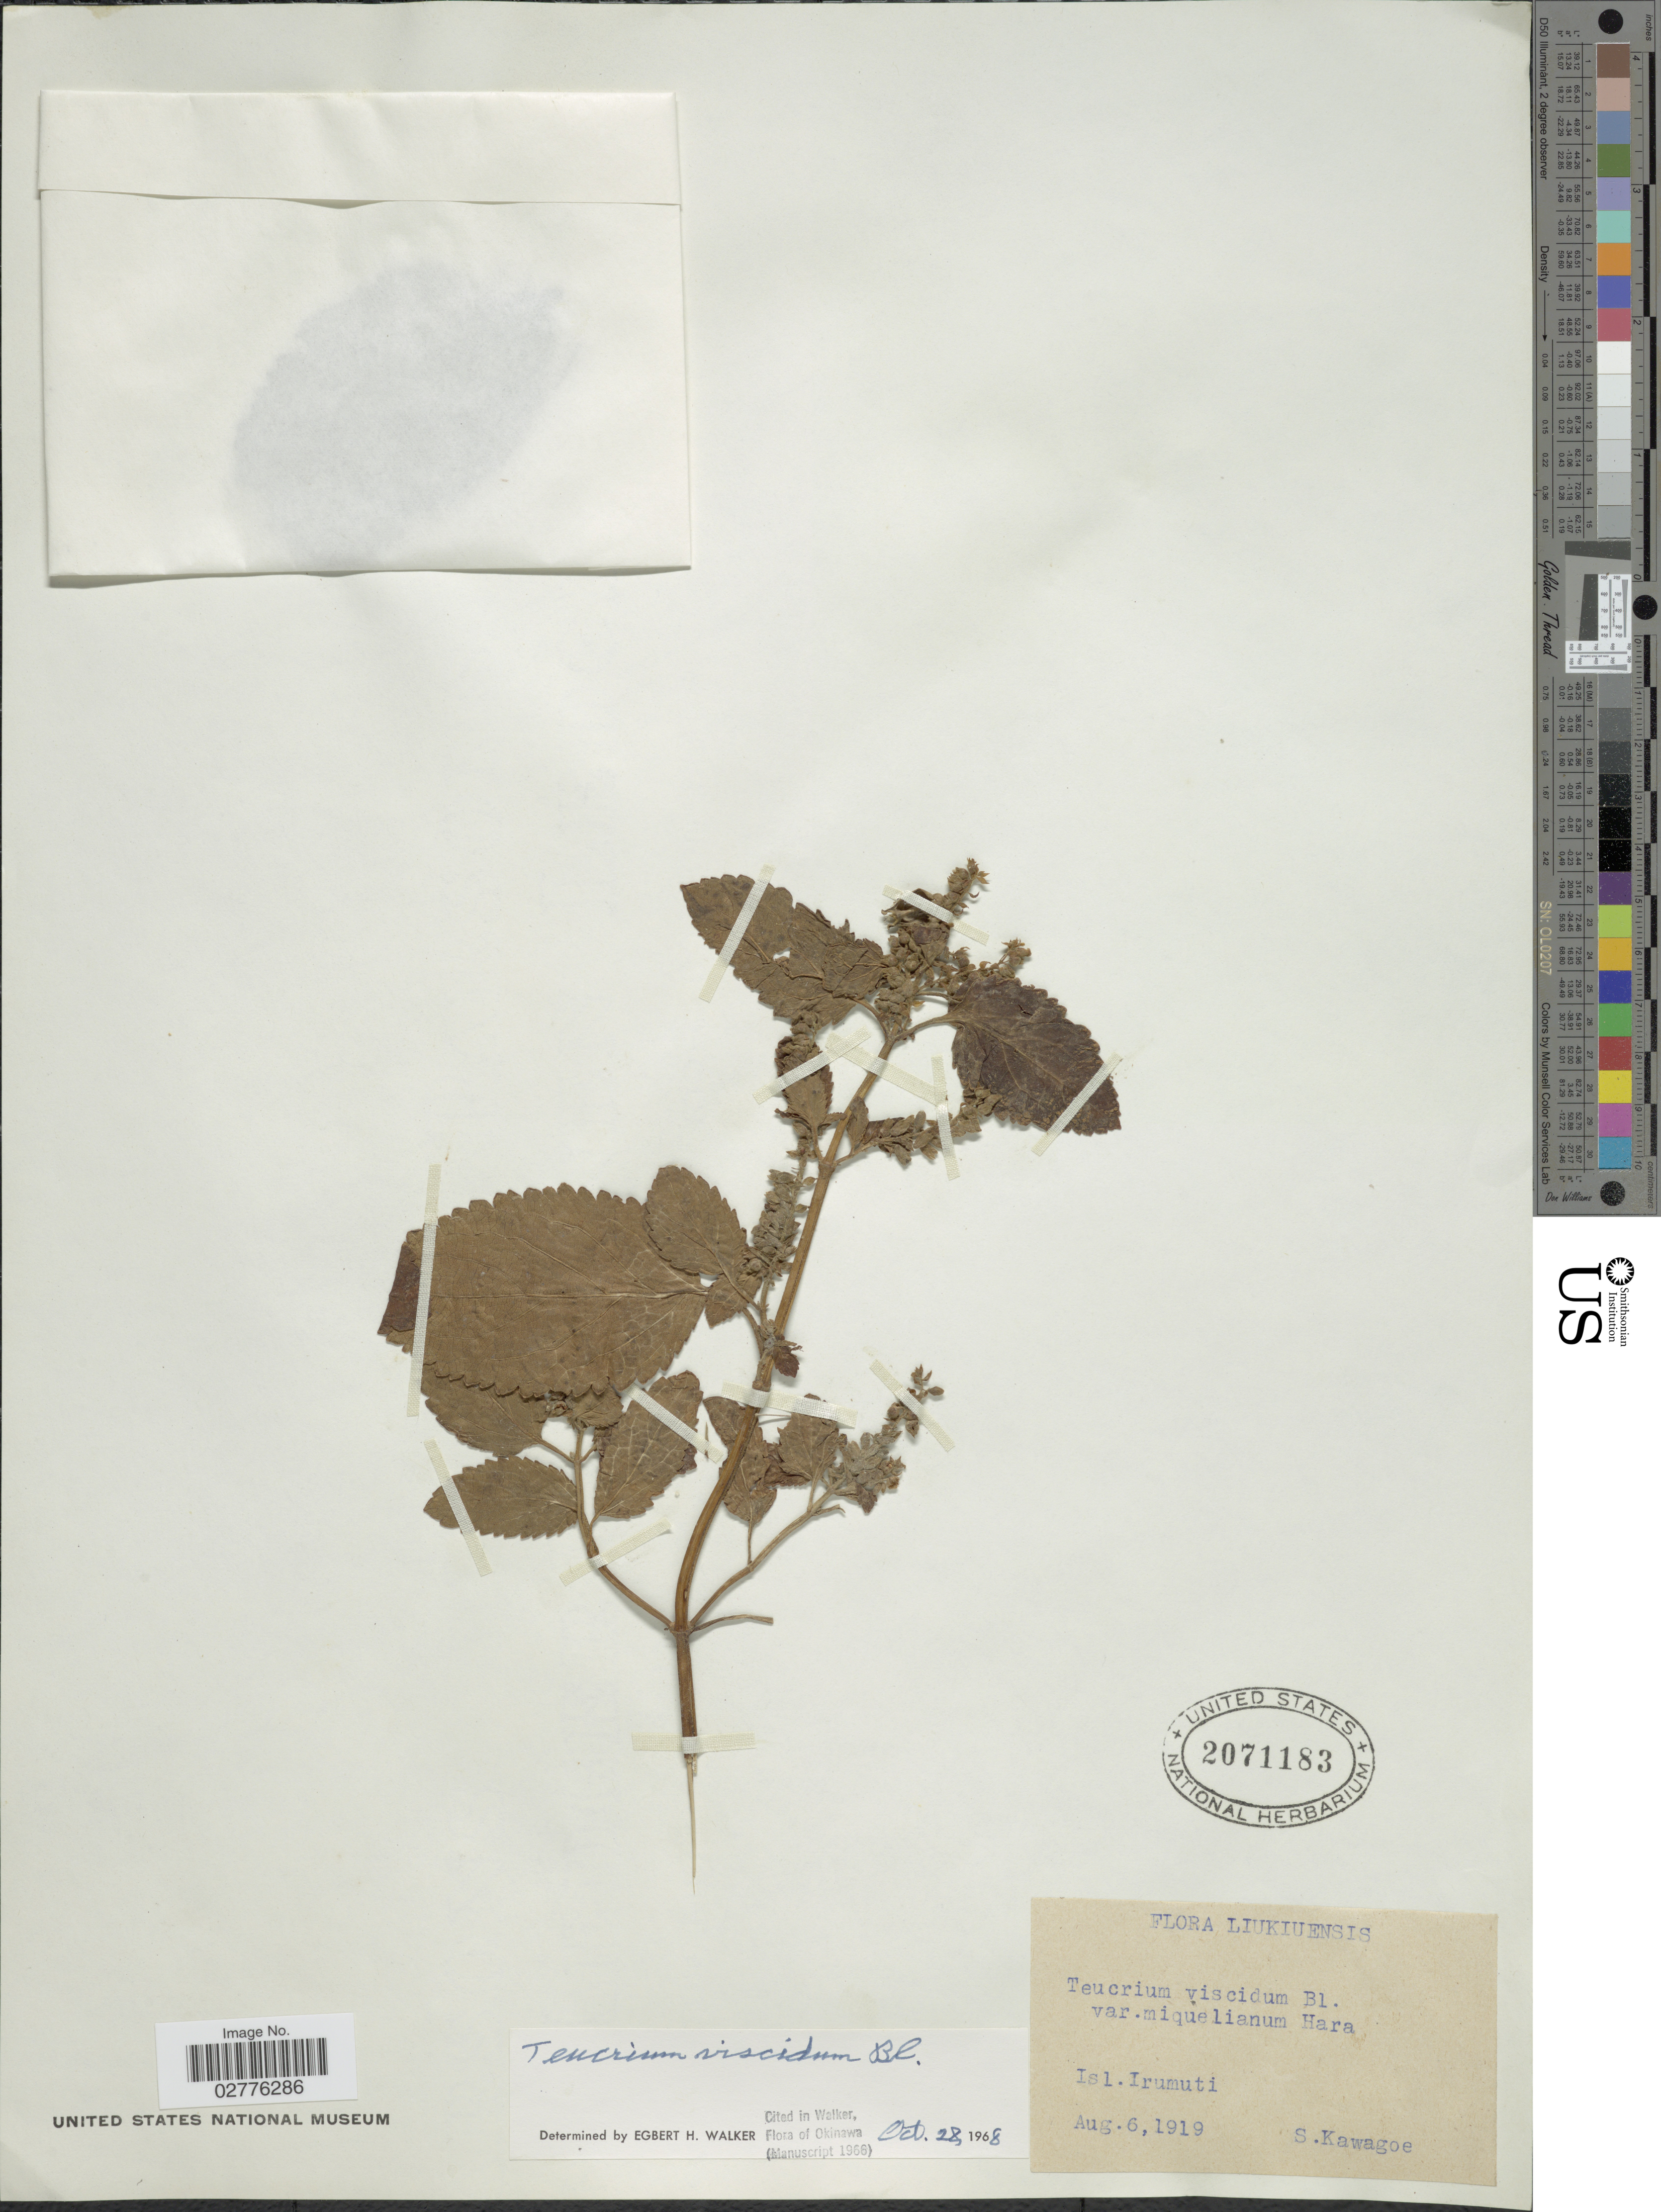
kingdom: Plantae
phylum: Tracheophyta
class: Magnoliopsida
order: Lamiales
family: Lamiaceae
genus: Teucrium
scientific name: Teucrium viscidum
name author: Blume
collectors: S. Kawagoe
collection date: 1919-08-06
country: Japan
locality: Liukiuensis, Isl. Irumuti.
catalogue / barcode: US 2071183